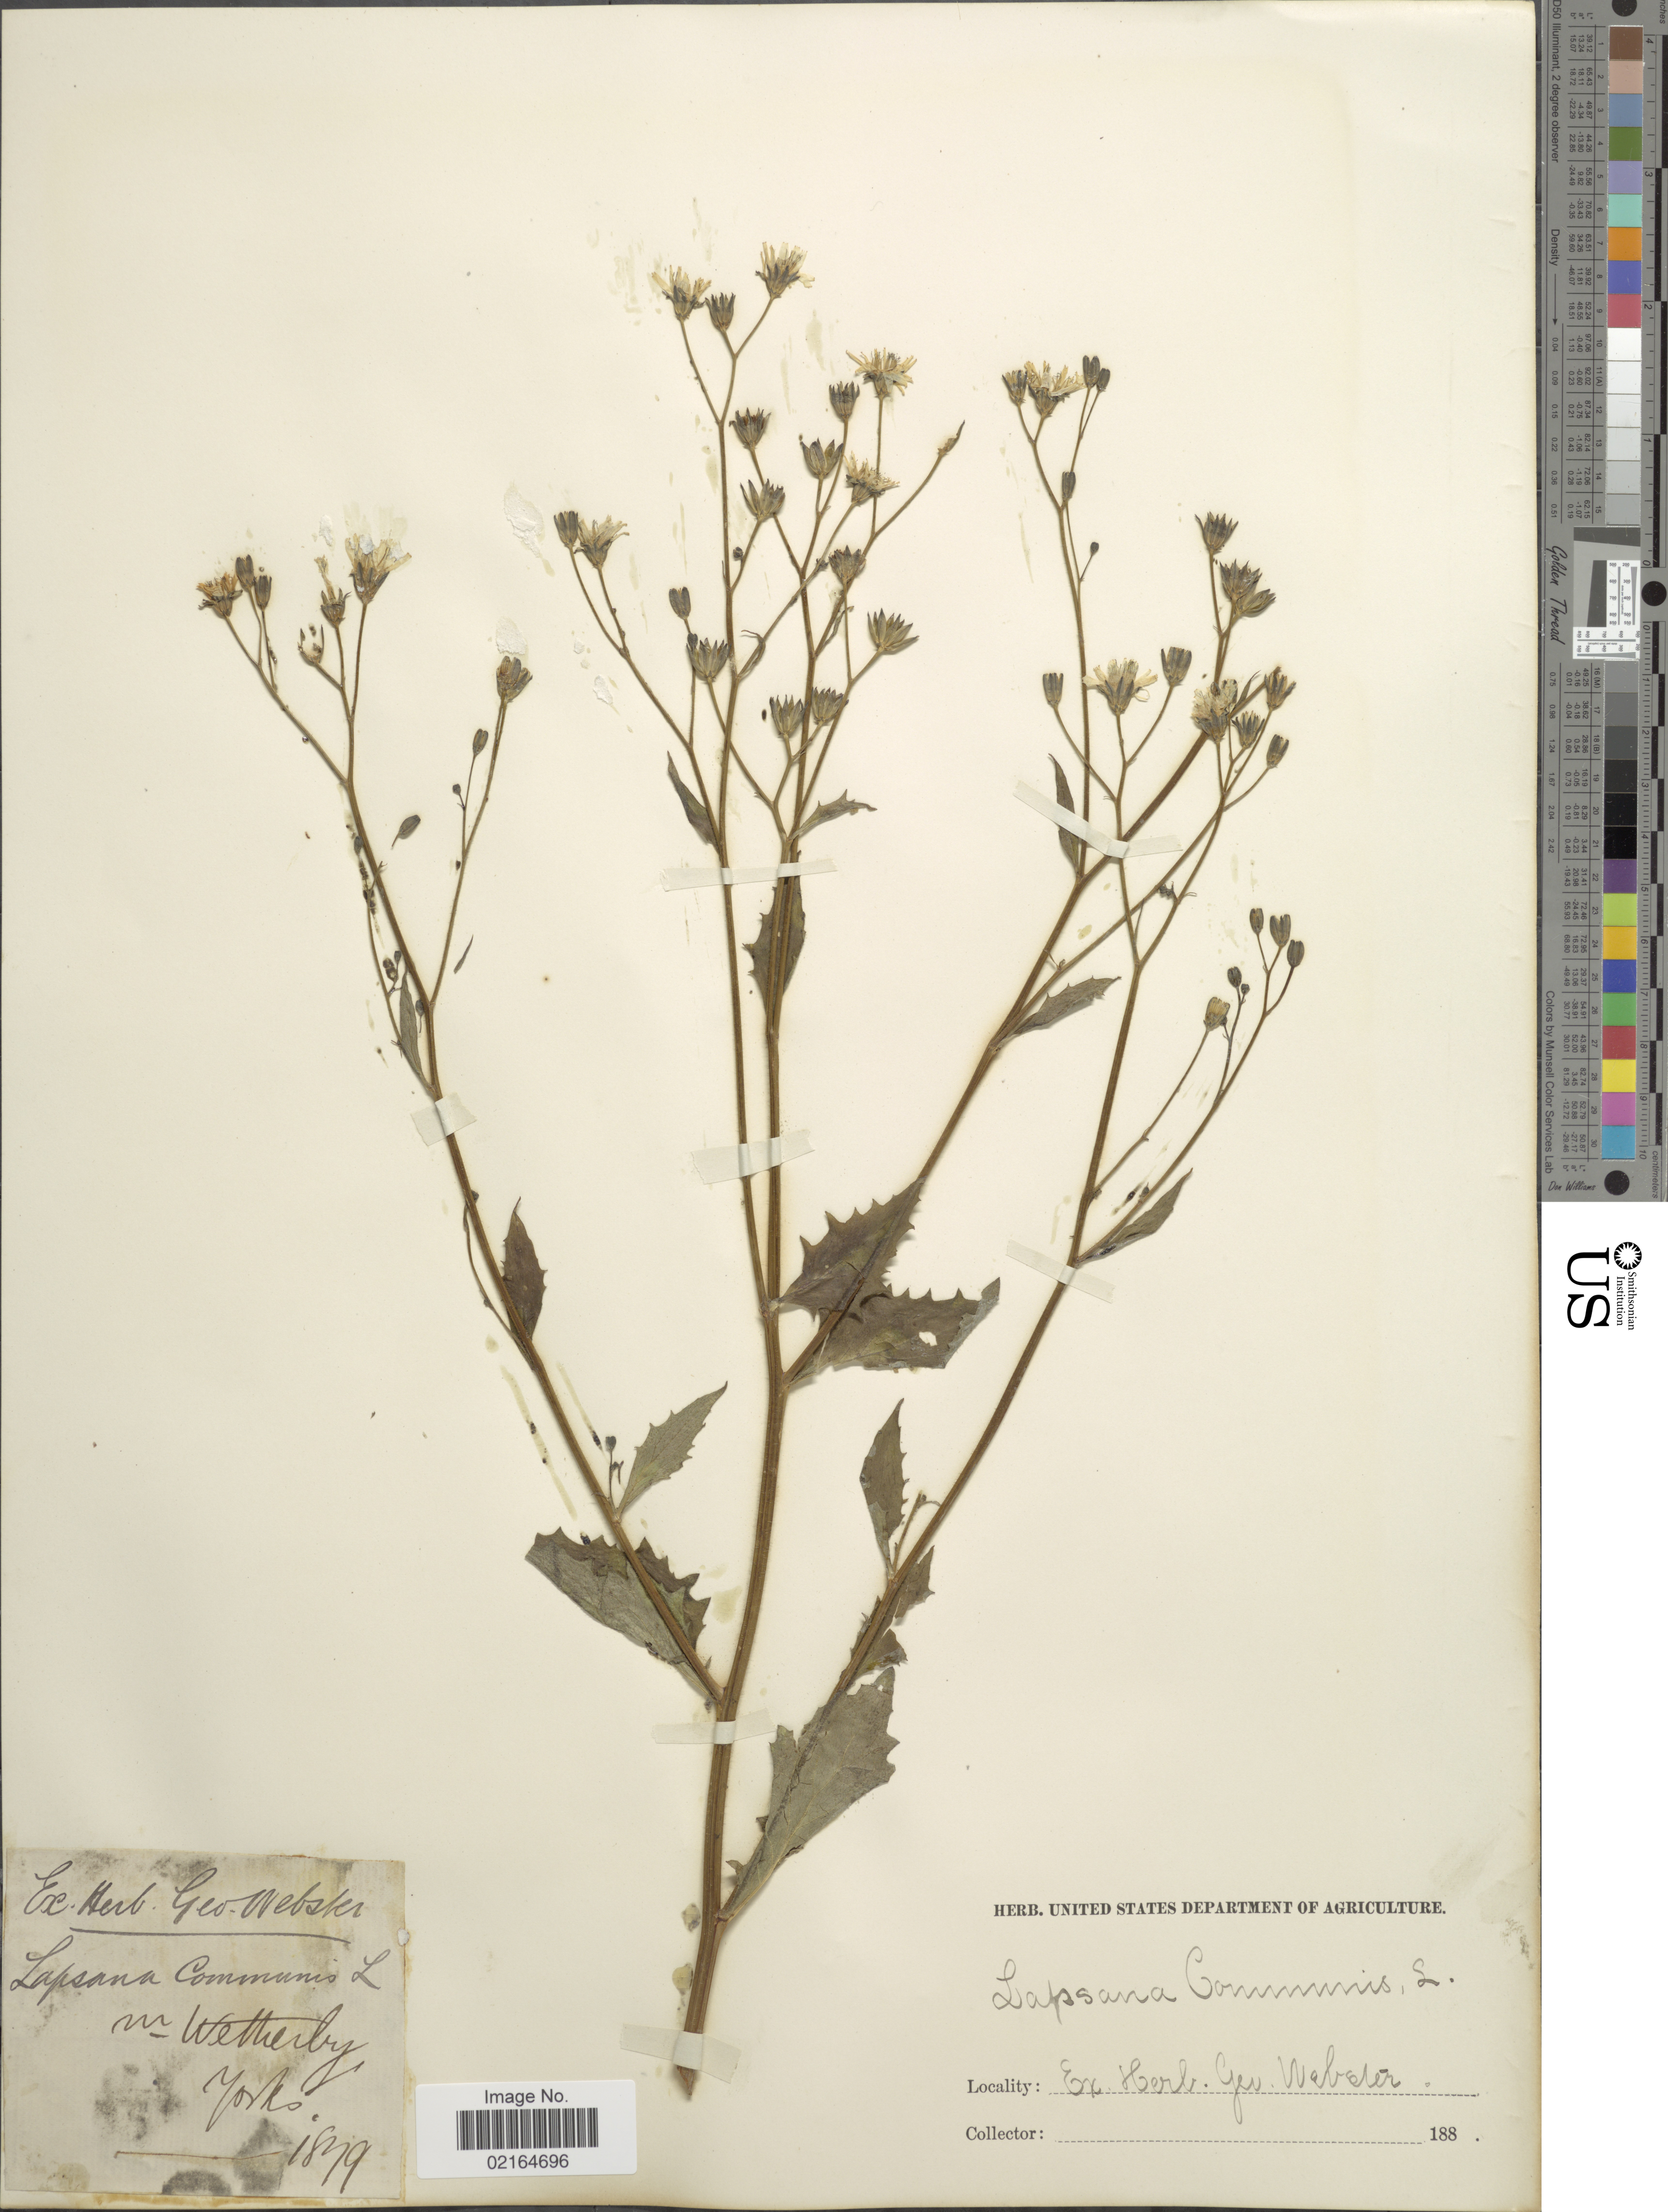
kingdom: Plantae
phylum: Tracheophyta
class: Magnoliopsida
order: Asterales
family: Asteraceae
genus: Lapsana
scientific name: Lapsana communis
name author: L.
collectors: ex herb. Geo. Webster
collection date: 1879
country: United Kingdom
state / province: England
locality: Wetherby, Yorks.